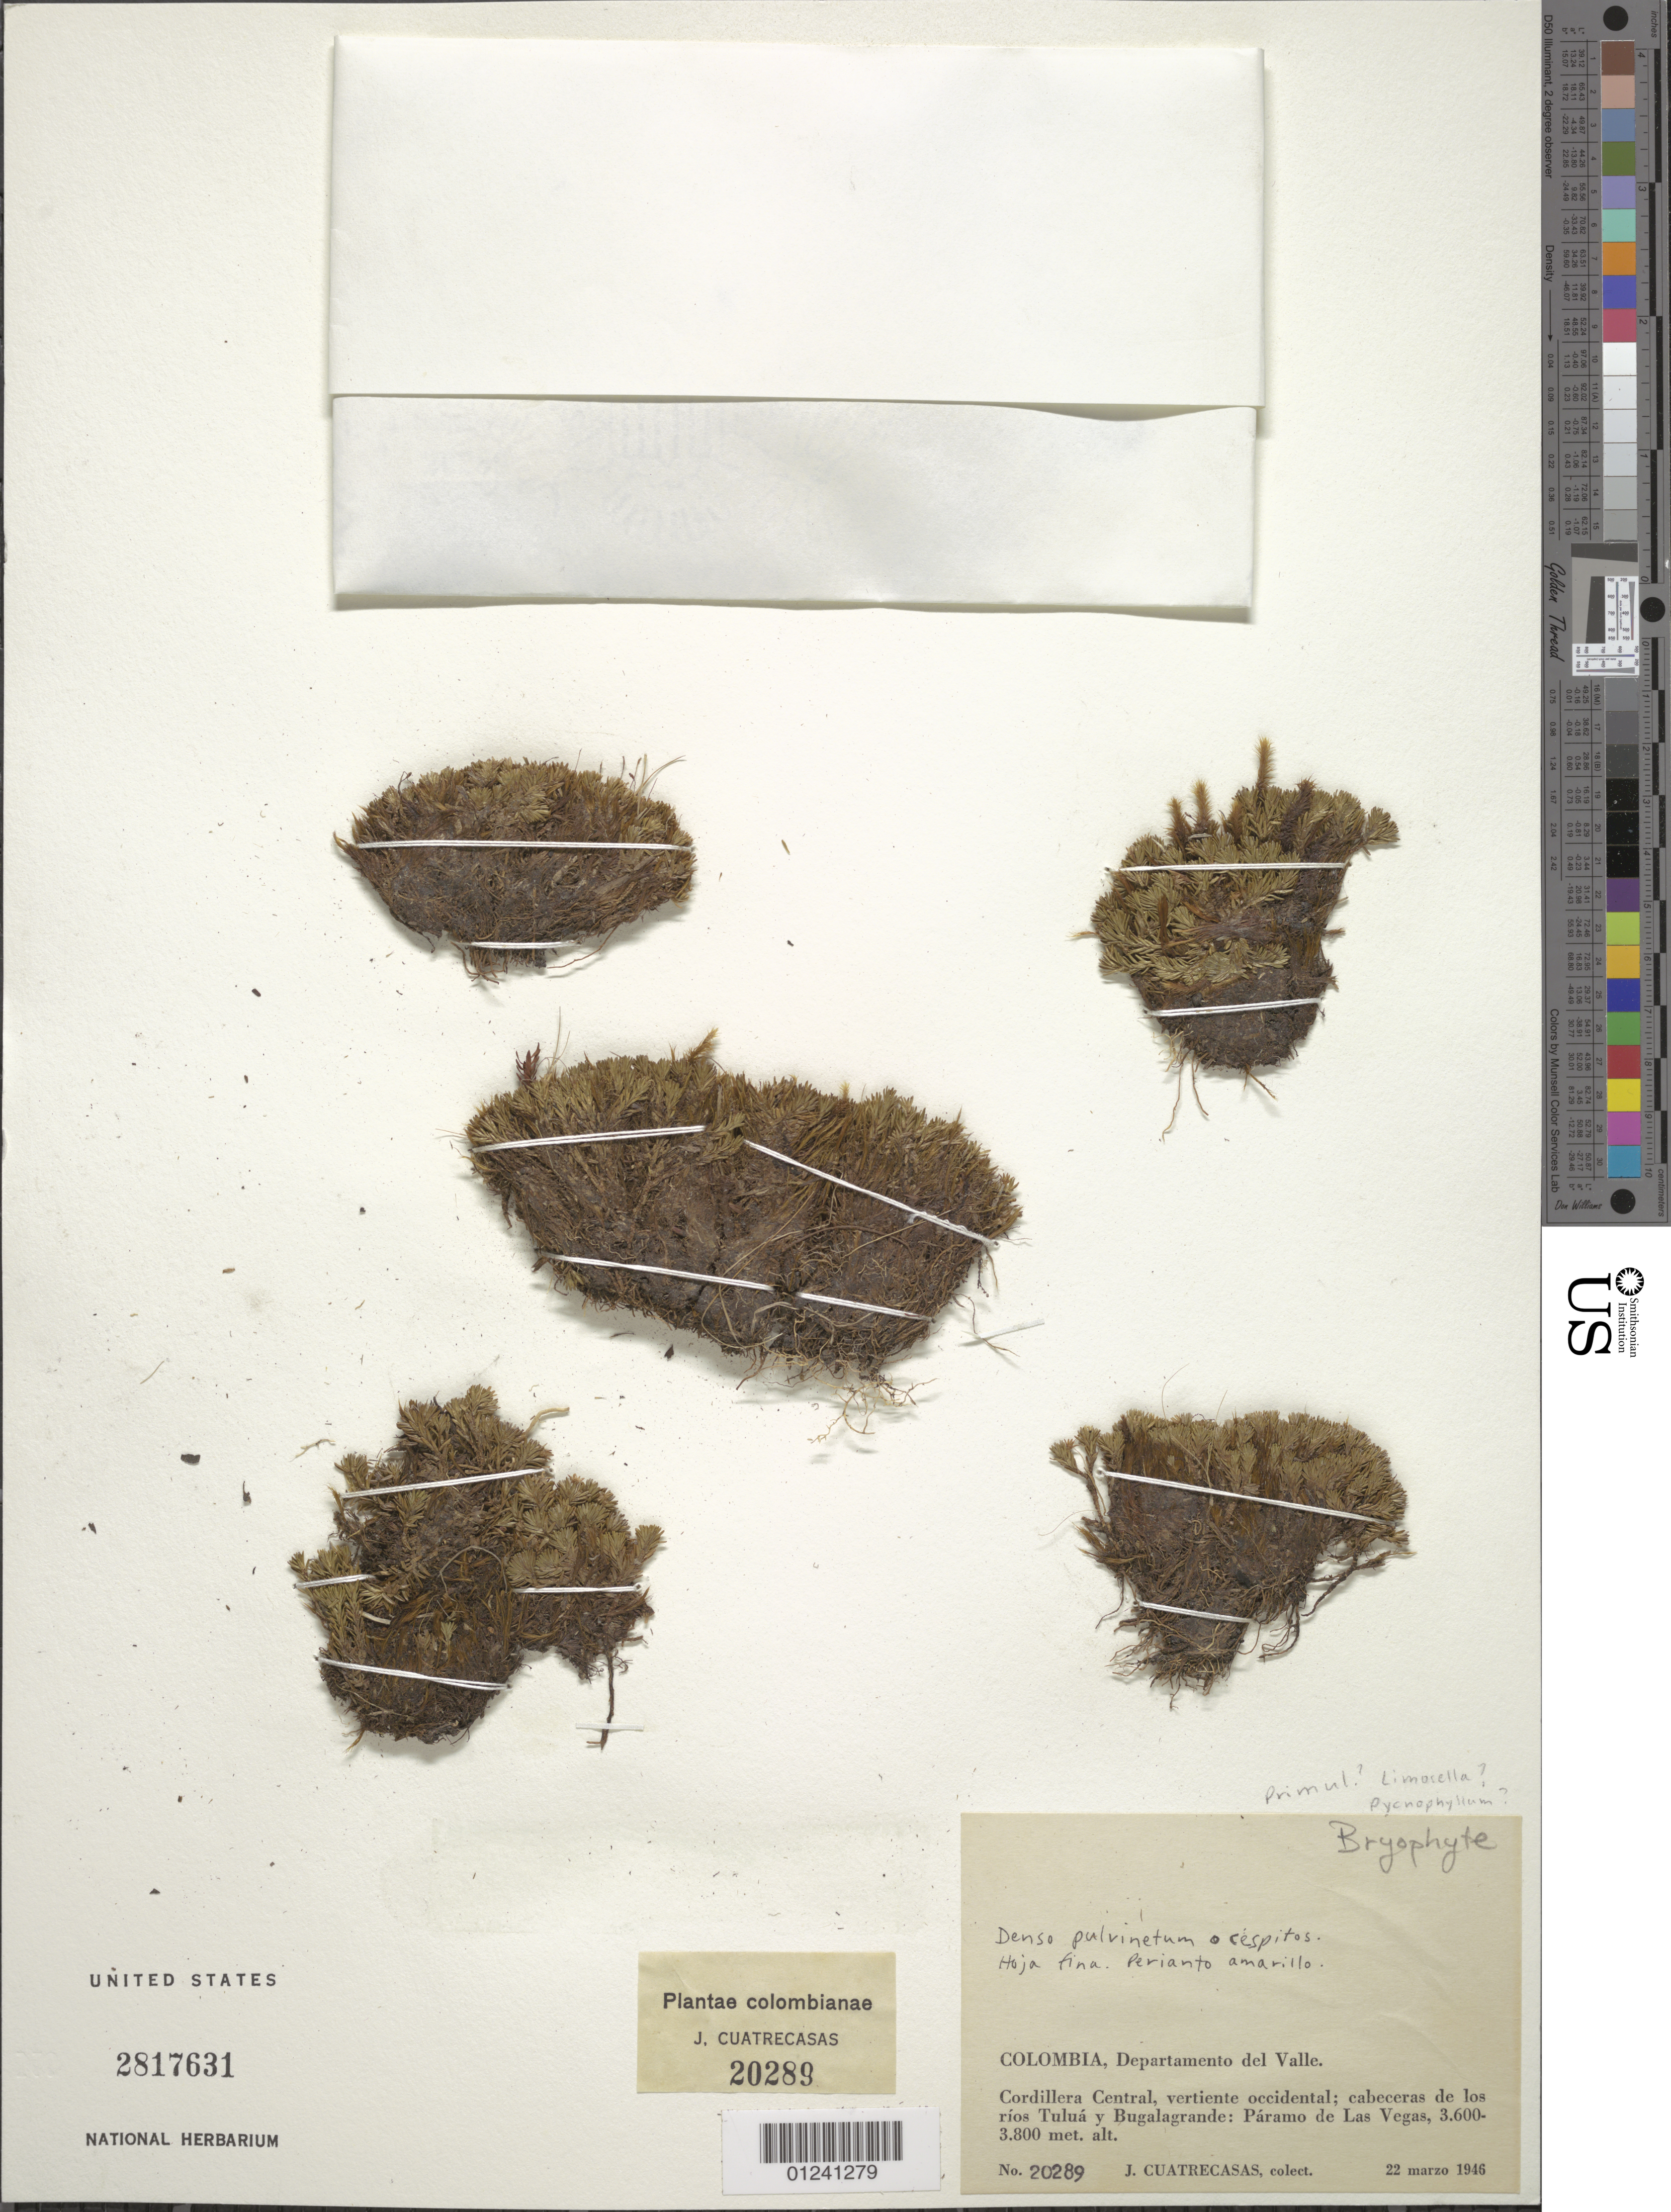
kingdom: Plantae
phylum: Tracheophyta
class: Magnoliopsida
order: Asterales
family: Campanulaceae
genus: Lysipomia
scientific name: Lysipomia sp.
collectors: J. Cuatrecasas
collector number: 20289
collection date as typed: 22-Mar-46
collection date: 1946-03-22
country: Colombia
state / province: Valle del Cauca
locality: Cordillera Central, vertiente occidental: cabeceras de los ríos Tuluá y Bugalagrande, Páramo de Las Vegas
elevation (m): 3600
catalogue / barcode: US 2817631